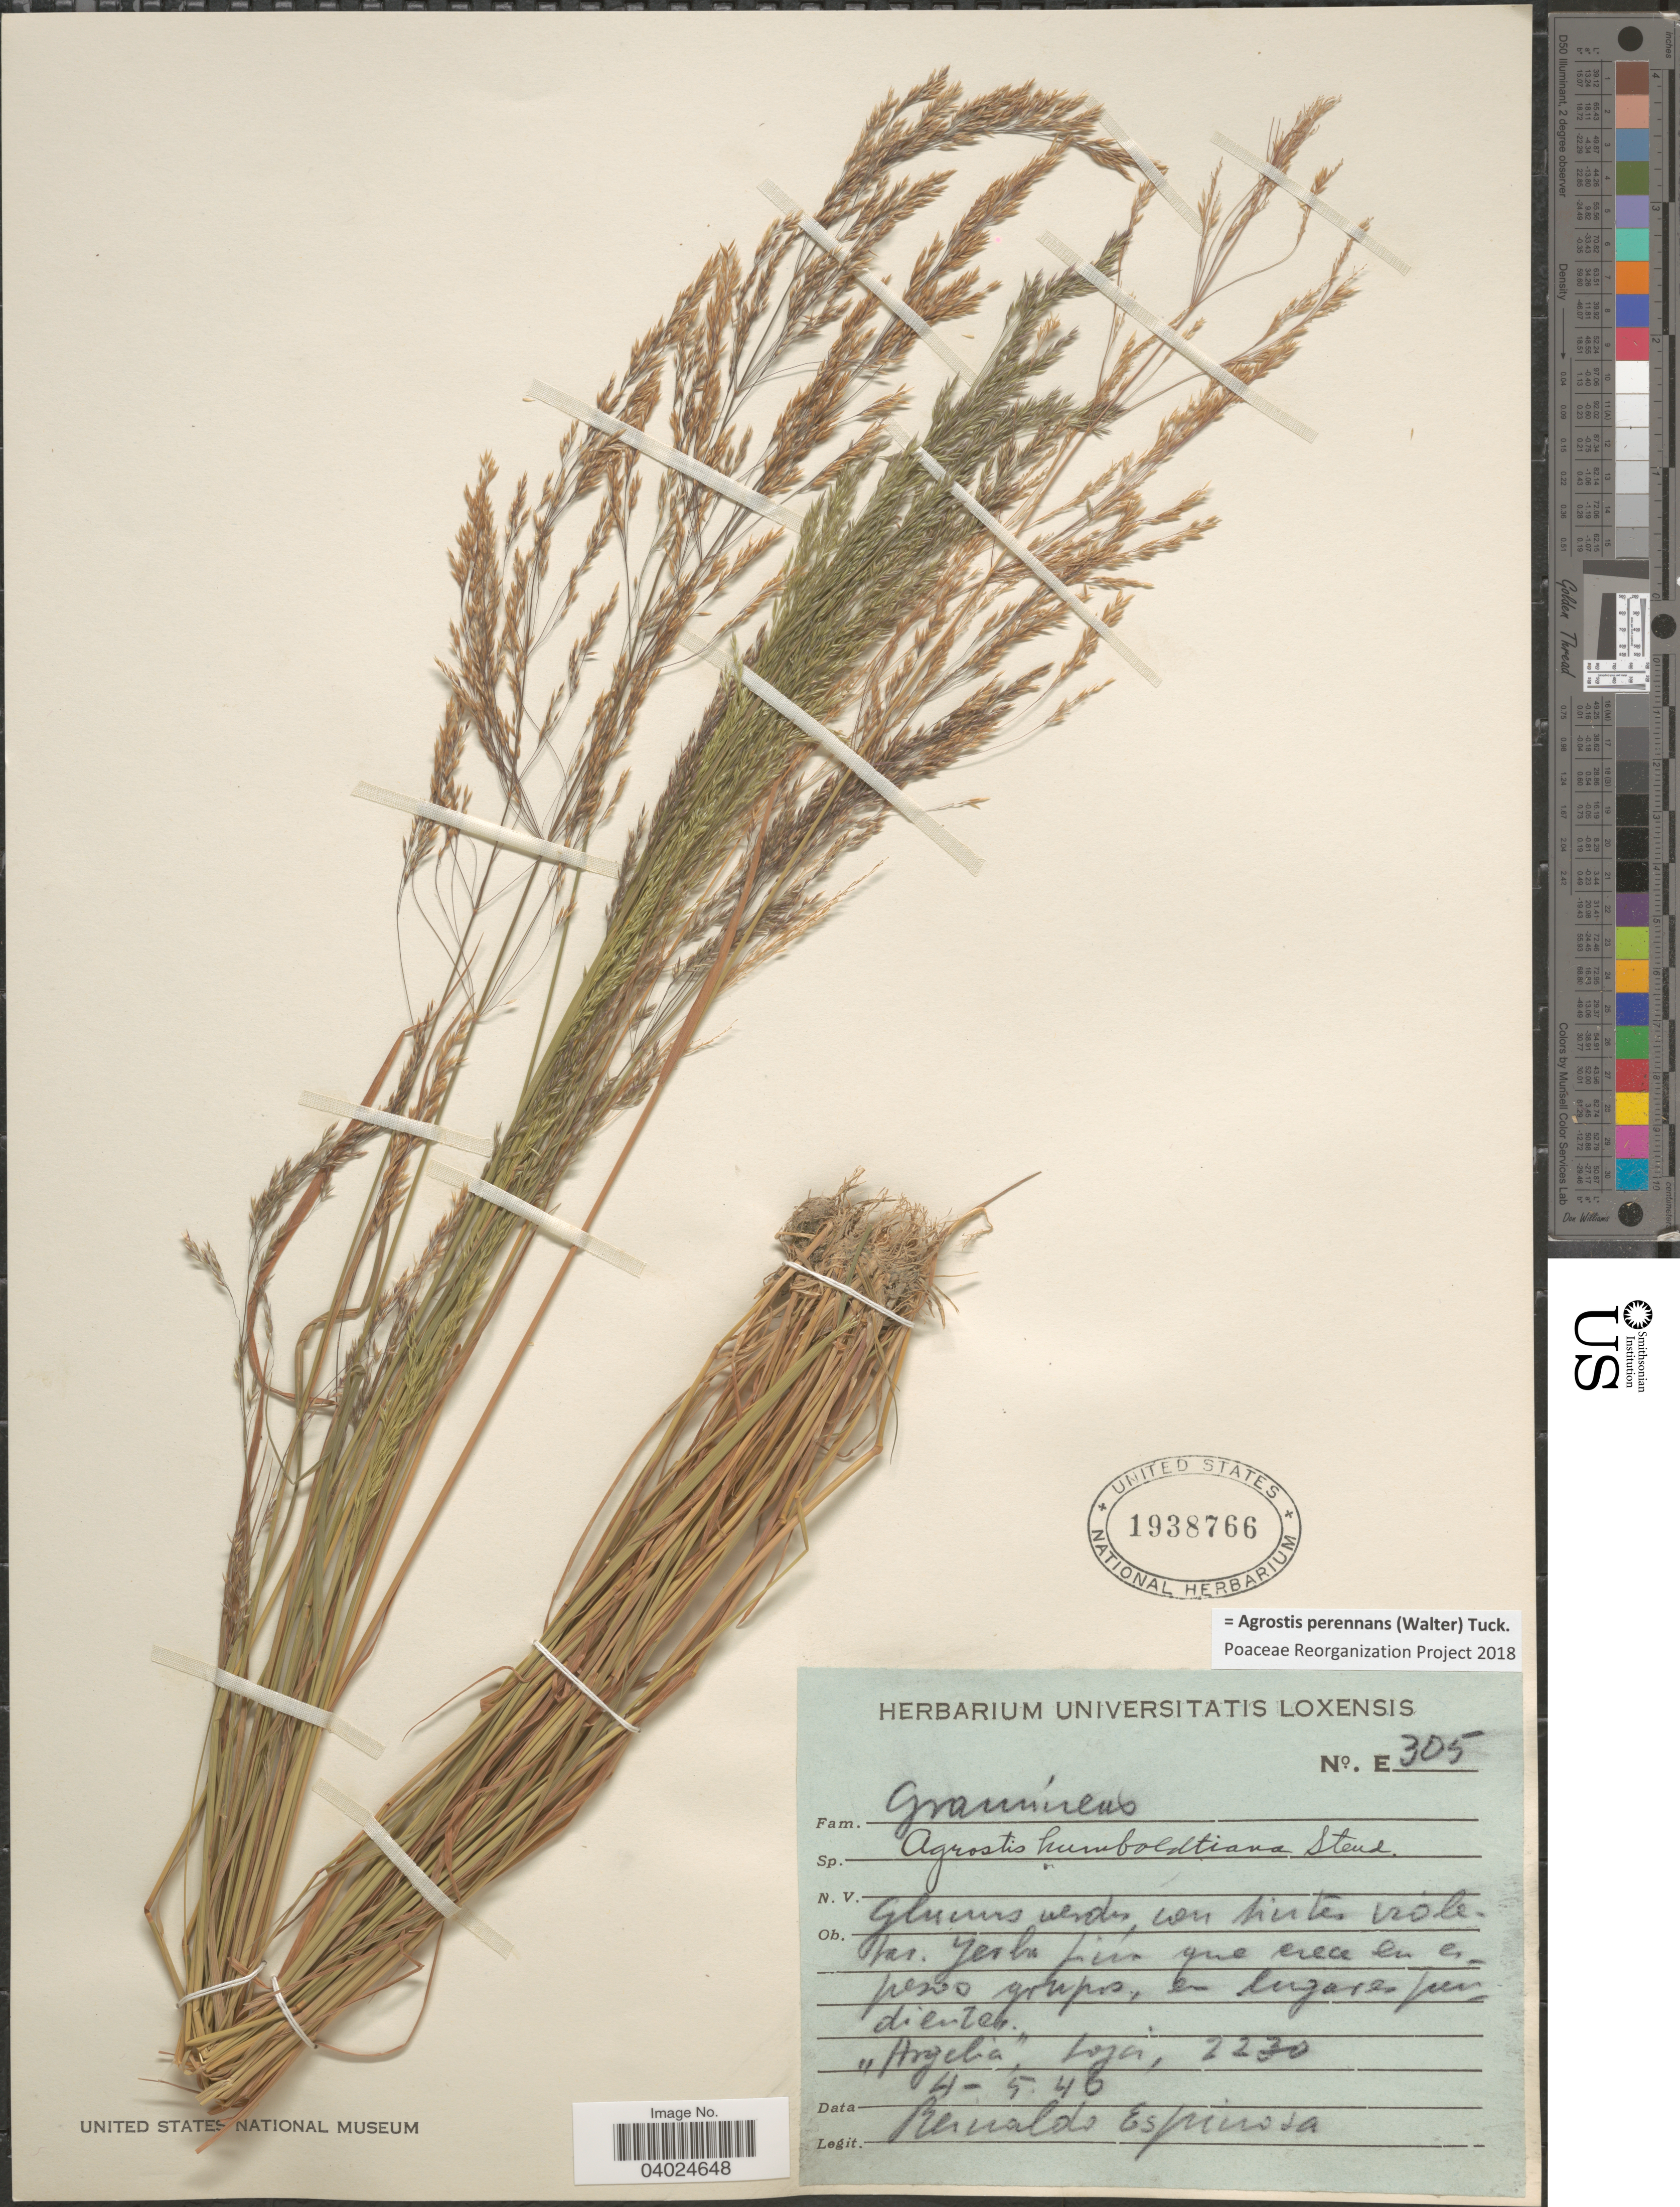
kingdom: Plantae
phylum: Tracheophyta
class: Liliopsida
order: Poales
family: Poaceae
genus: Agrostis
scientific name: Agrostis perennans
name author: (Walter) Tuck.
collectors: B. Espinosa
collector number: E305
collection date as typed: Transcribed d/m/y: 4/5/46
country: Ecuador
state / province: Loja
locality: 'Argelia'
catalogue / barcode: US 1938766